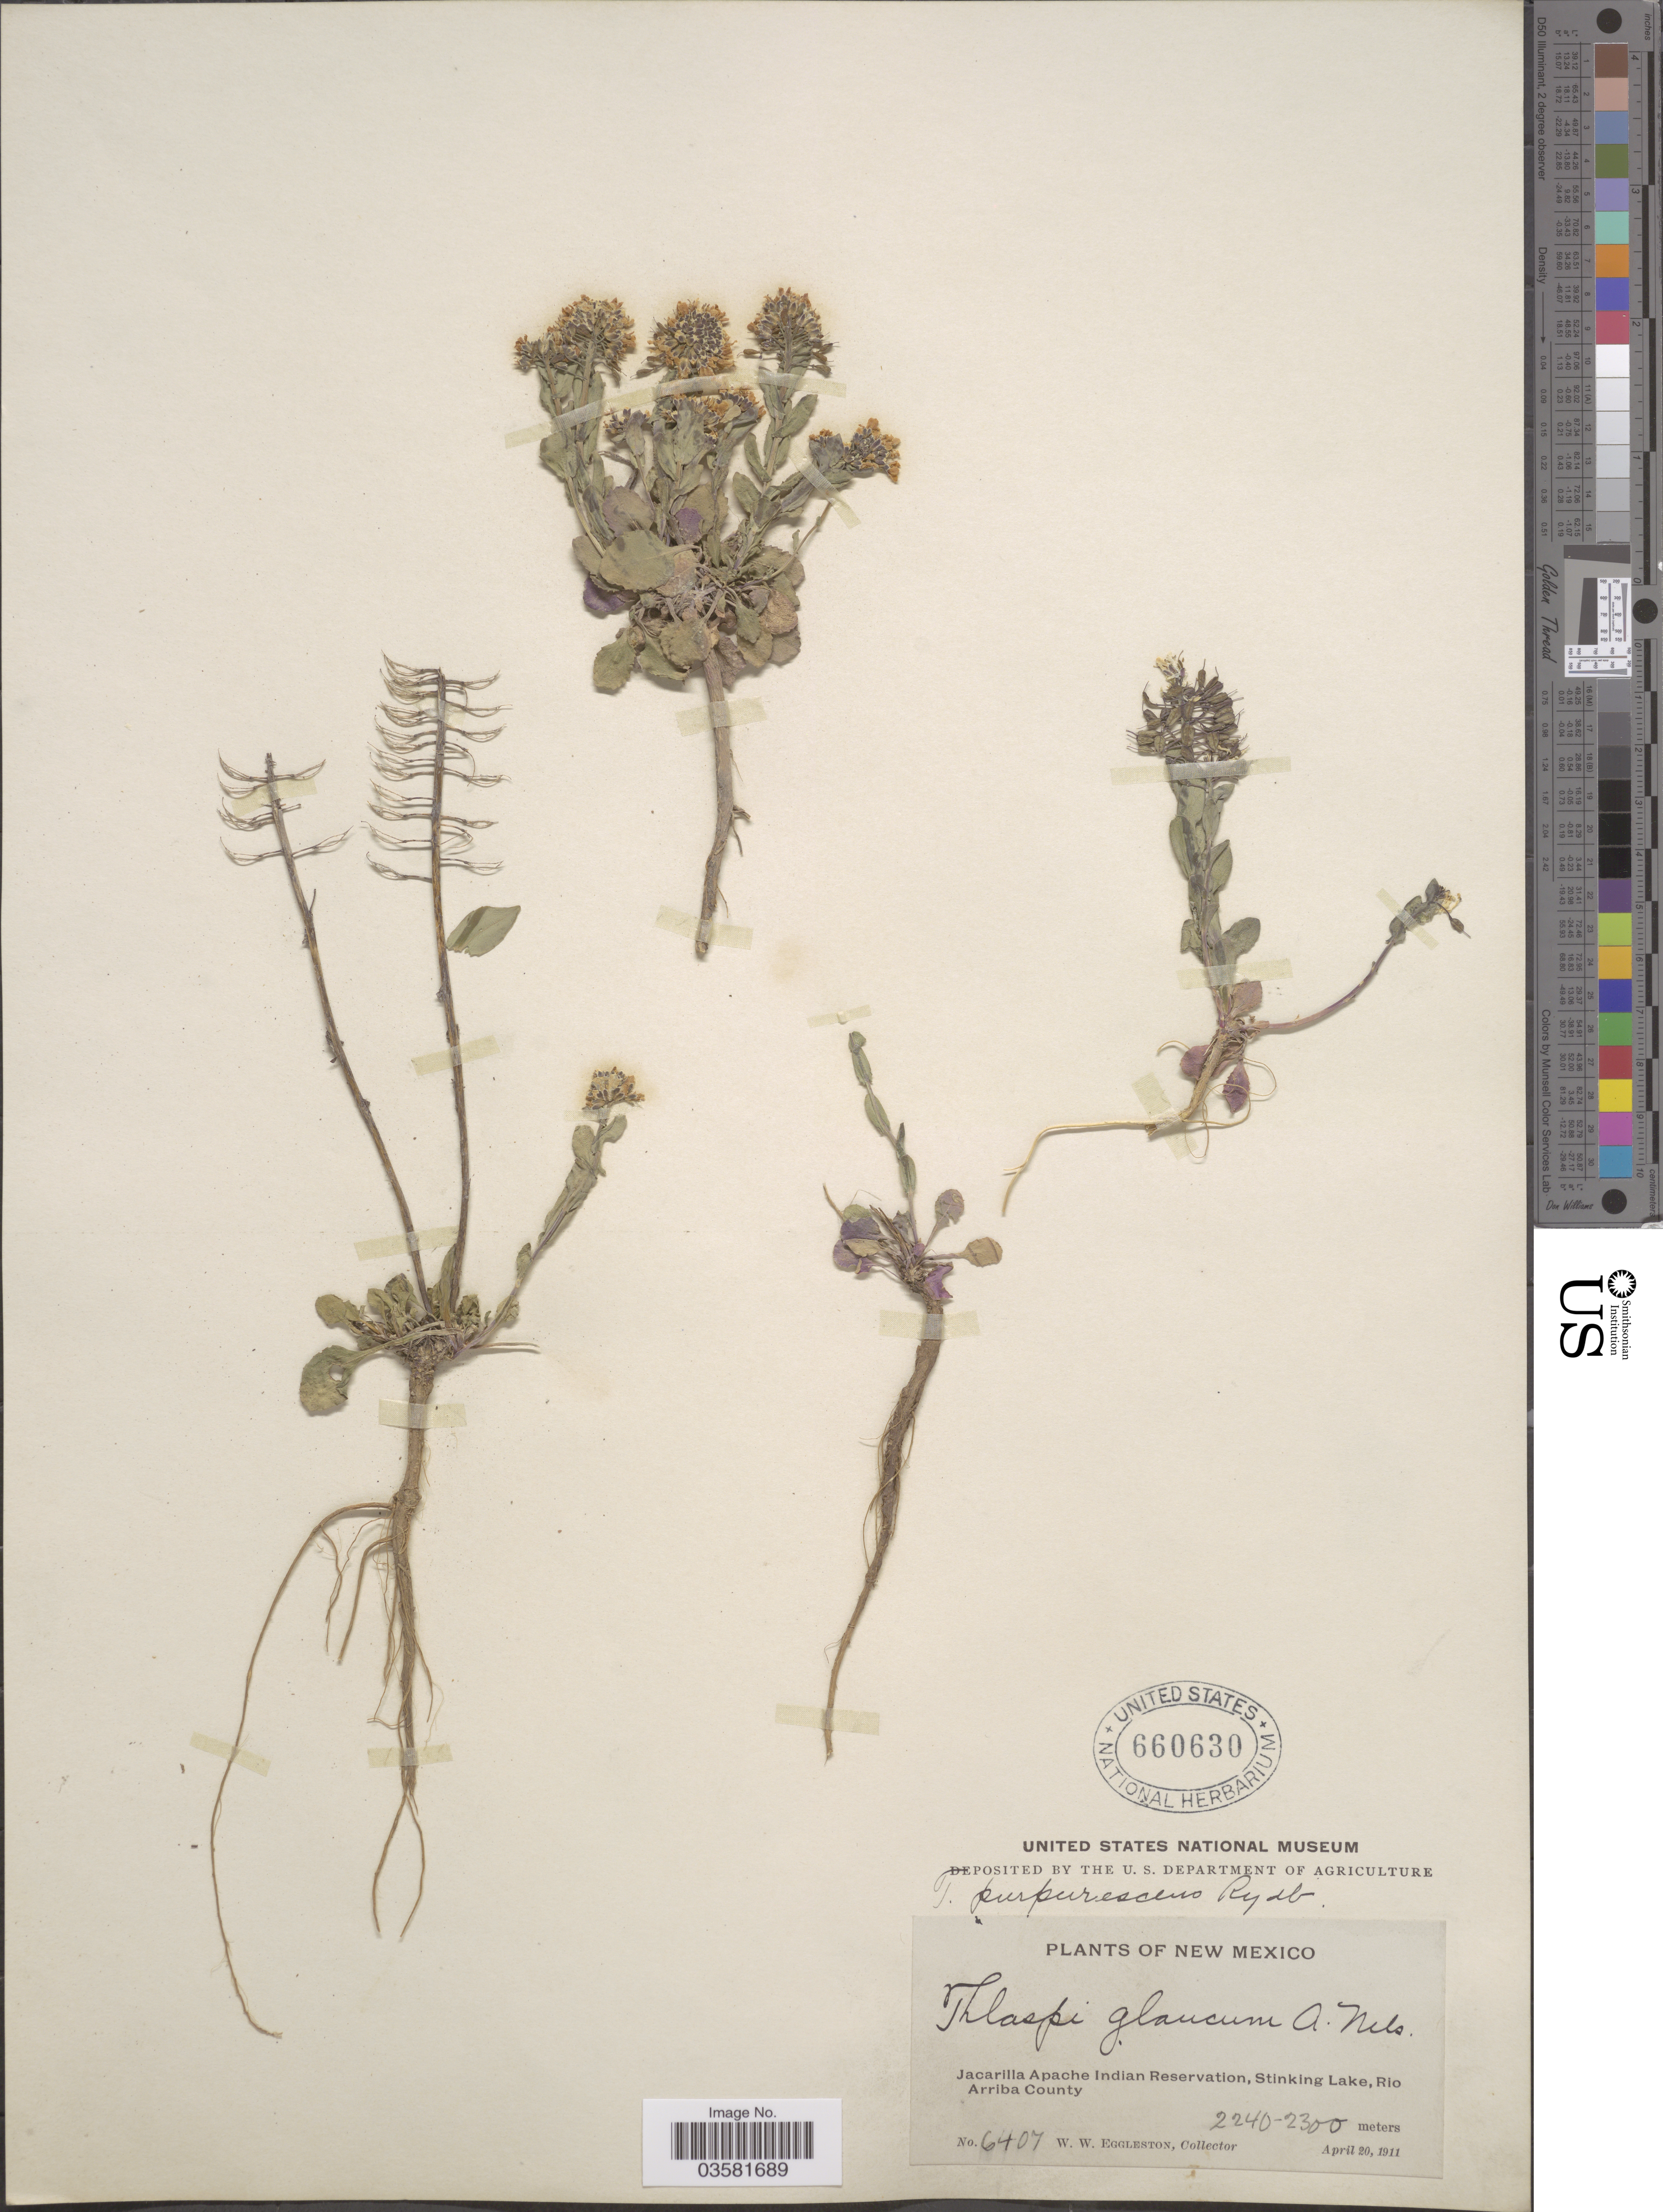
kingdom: Plantae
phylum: Tracheophyta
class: Magnoliopsida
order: Brassicales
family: Brassicaceae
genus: Thlaspi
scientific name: Thlaspi montanum var. fendleri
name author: (A. Gray) P.K. Holmgren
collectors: W. W. Eggleston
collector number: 6407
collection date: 1911-04-20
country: United States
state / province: New Mexico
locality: Jacarilla Apache Indian Reservation, Stinking Lake, Rio Arriba County.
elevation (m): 2240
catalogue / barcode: US 660630